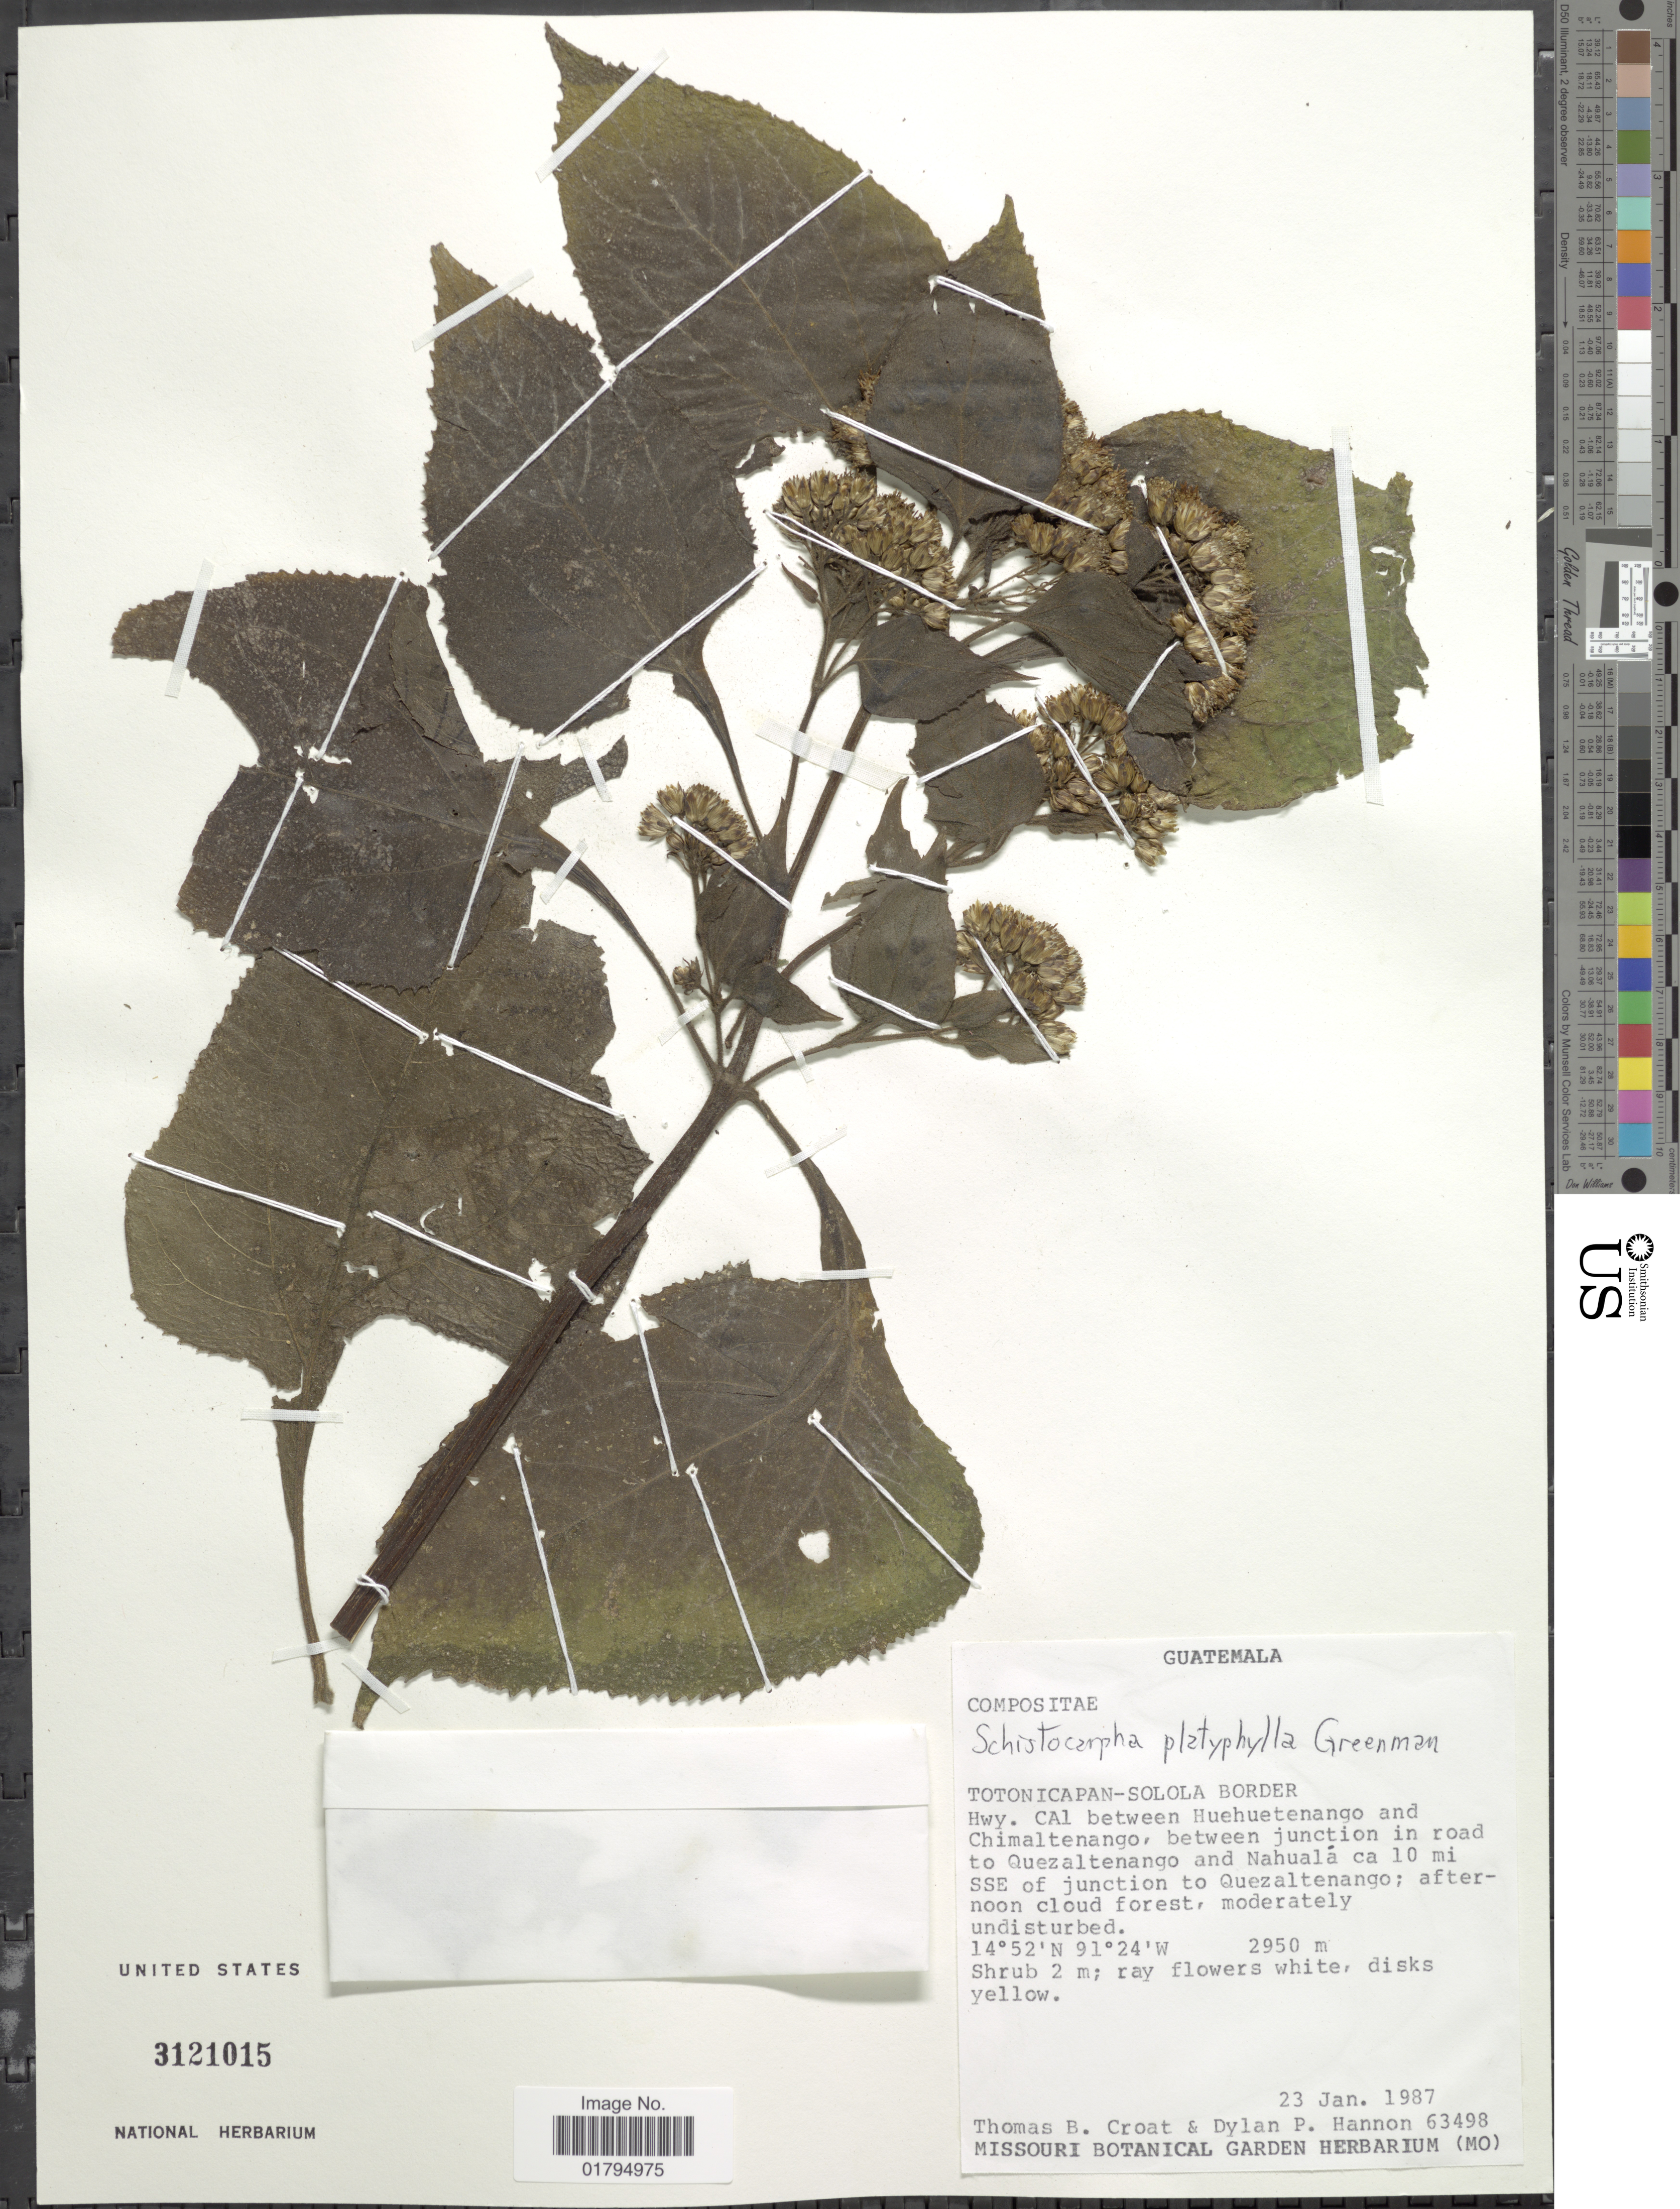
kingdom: Plantae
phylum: Tracheophyta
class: Magnoliopsida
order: Asterales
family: Asteraceae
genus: Schistocarpha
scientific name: Schistocarpha platyphylla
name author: Greenm.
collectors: T. B. Croat & D. Hannon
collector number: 63498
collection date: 1987-01-23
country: Guatemala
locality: Totonicapan-Solola Border. Hwy. CA1 between Huehuetenango and Chimaltenango, between junction in road to Quezaltenango and Nahuala ca 10 mi to Quezaltenango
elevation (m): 2950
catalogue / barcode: US 3121015